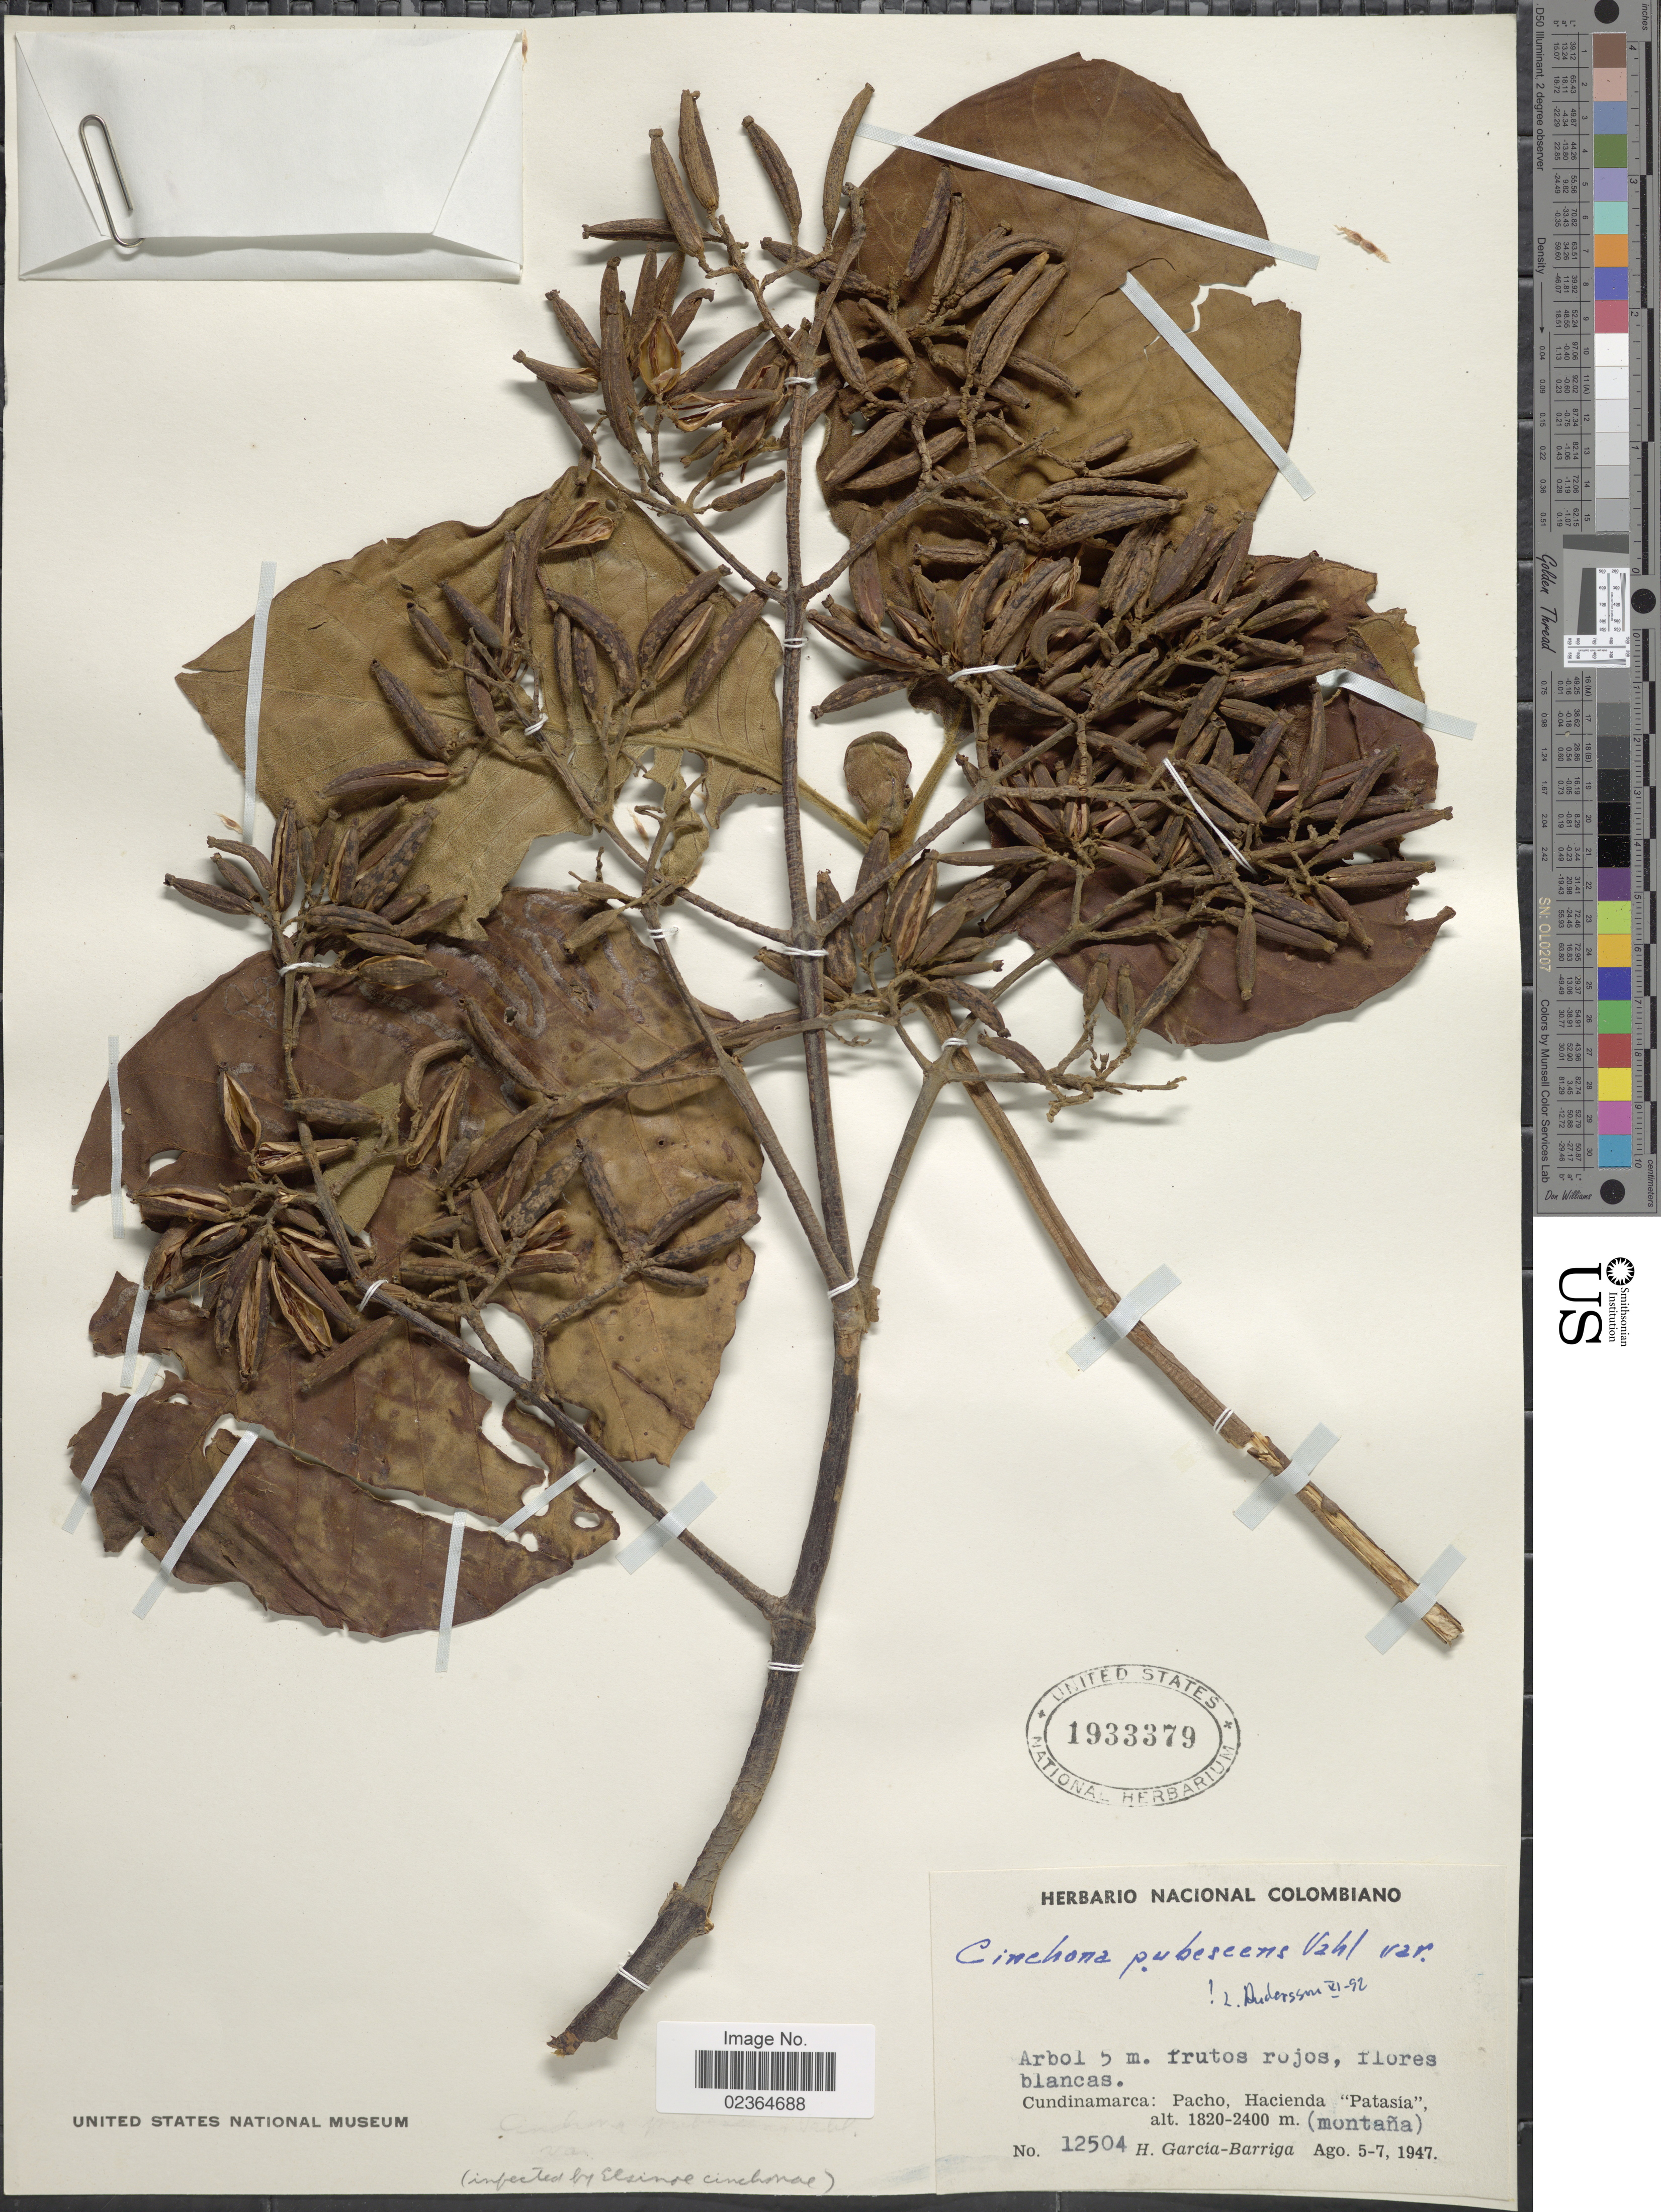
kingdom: Plantae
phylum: Tracheophyta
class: Magnoliopsida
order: Gentianales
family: Rubiaceae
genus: Cinchona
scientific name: Cinchona pubescens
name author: Vahl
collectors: H. García Barriga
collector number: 12504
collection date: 1947-08-05/1947-08-07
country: Colombia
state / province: Cundinamarca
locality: Pacho, Hacienda "Patasia"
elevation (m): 1820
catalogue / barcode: US 1933379